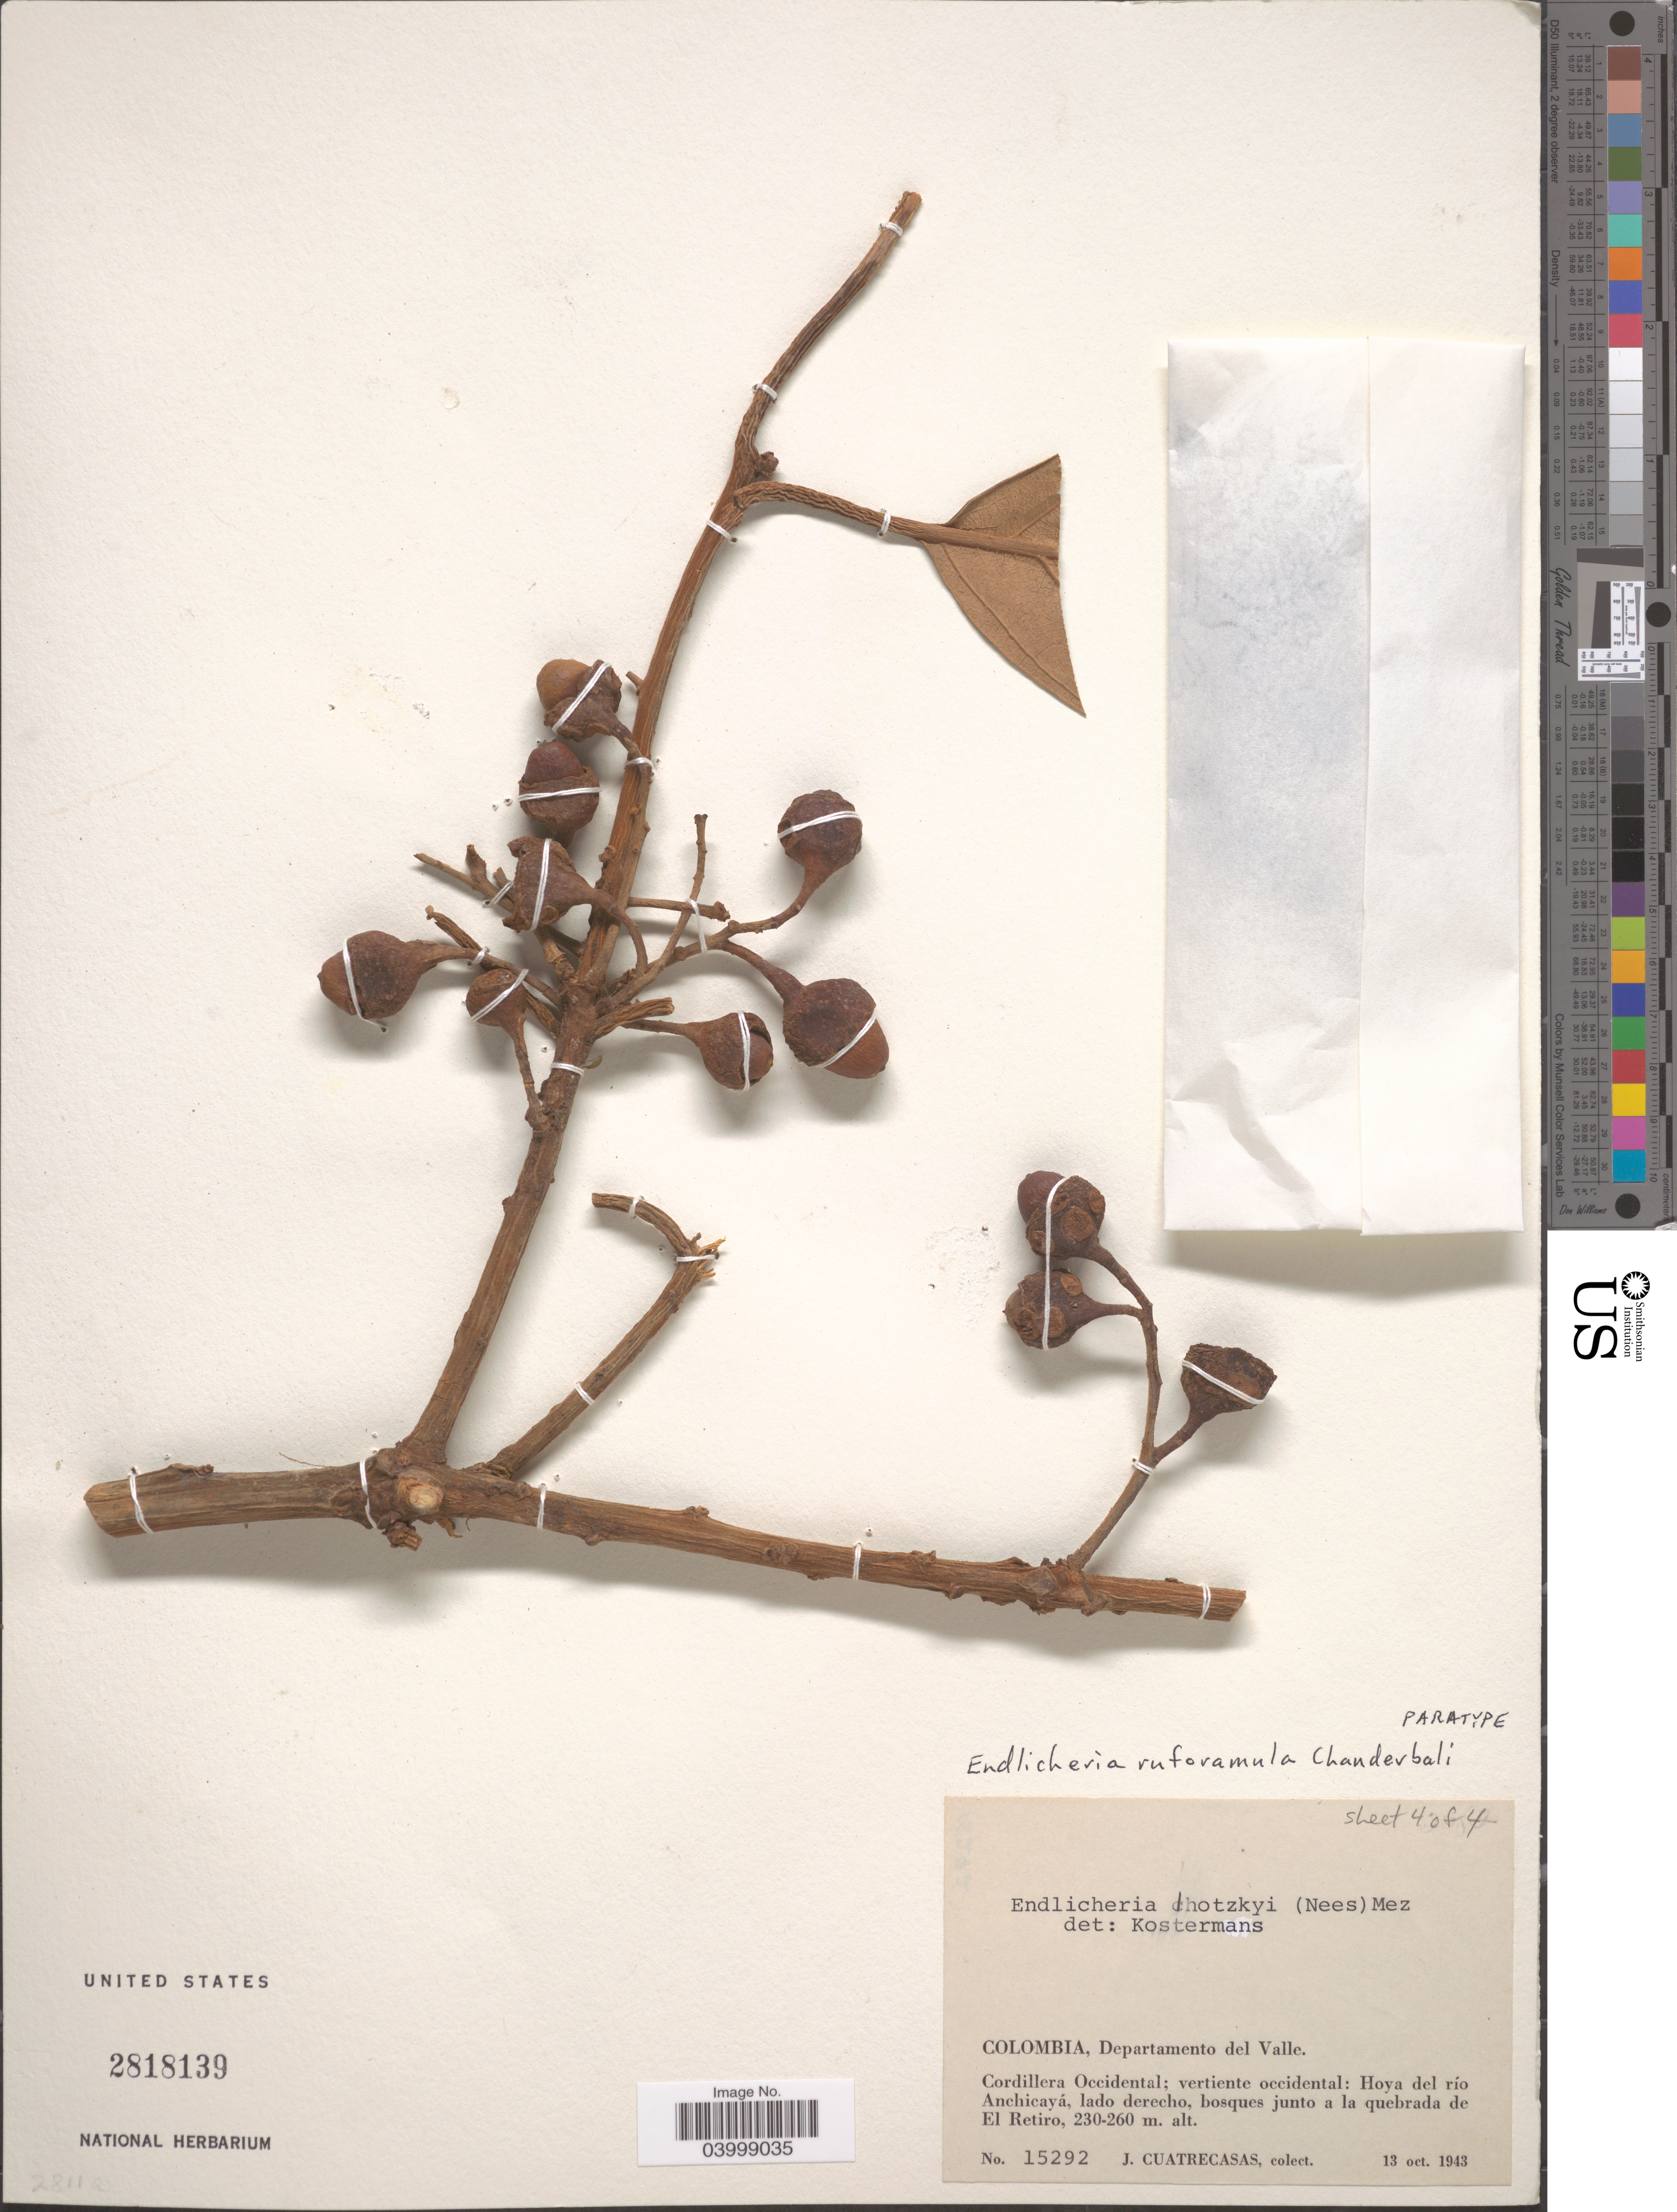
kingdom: Plantae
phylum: Tracheophyta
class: Magnoliopsida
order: Laurales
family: Lauraceae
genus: Endlicheria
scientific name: Endlicheria ruforamula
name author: Chanderb.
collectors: J. Cuatrecasas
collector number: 15292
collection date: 1943-10-13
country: Colombia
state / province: Valle del Cauca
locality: Departamento del Valle. Cordillera Occidental; vertiente occidental: Hoya del río Anchicayá, lado derecho, bosques junto a la quebrada de El Retiro.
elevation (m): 230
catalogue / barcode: US 2818139